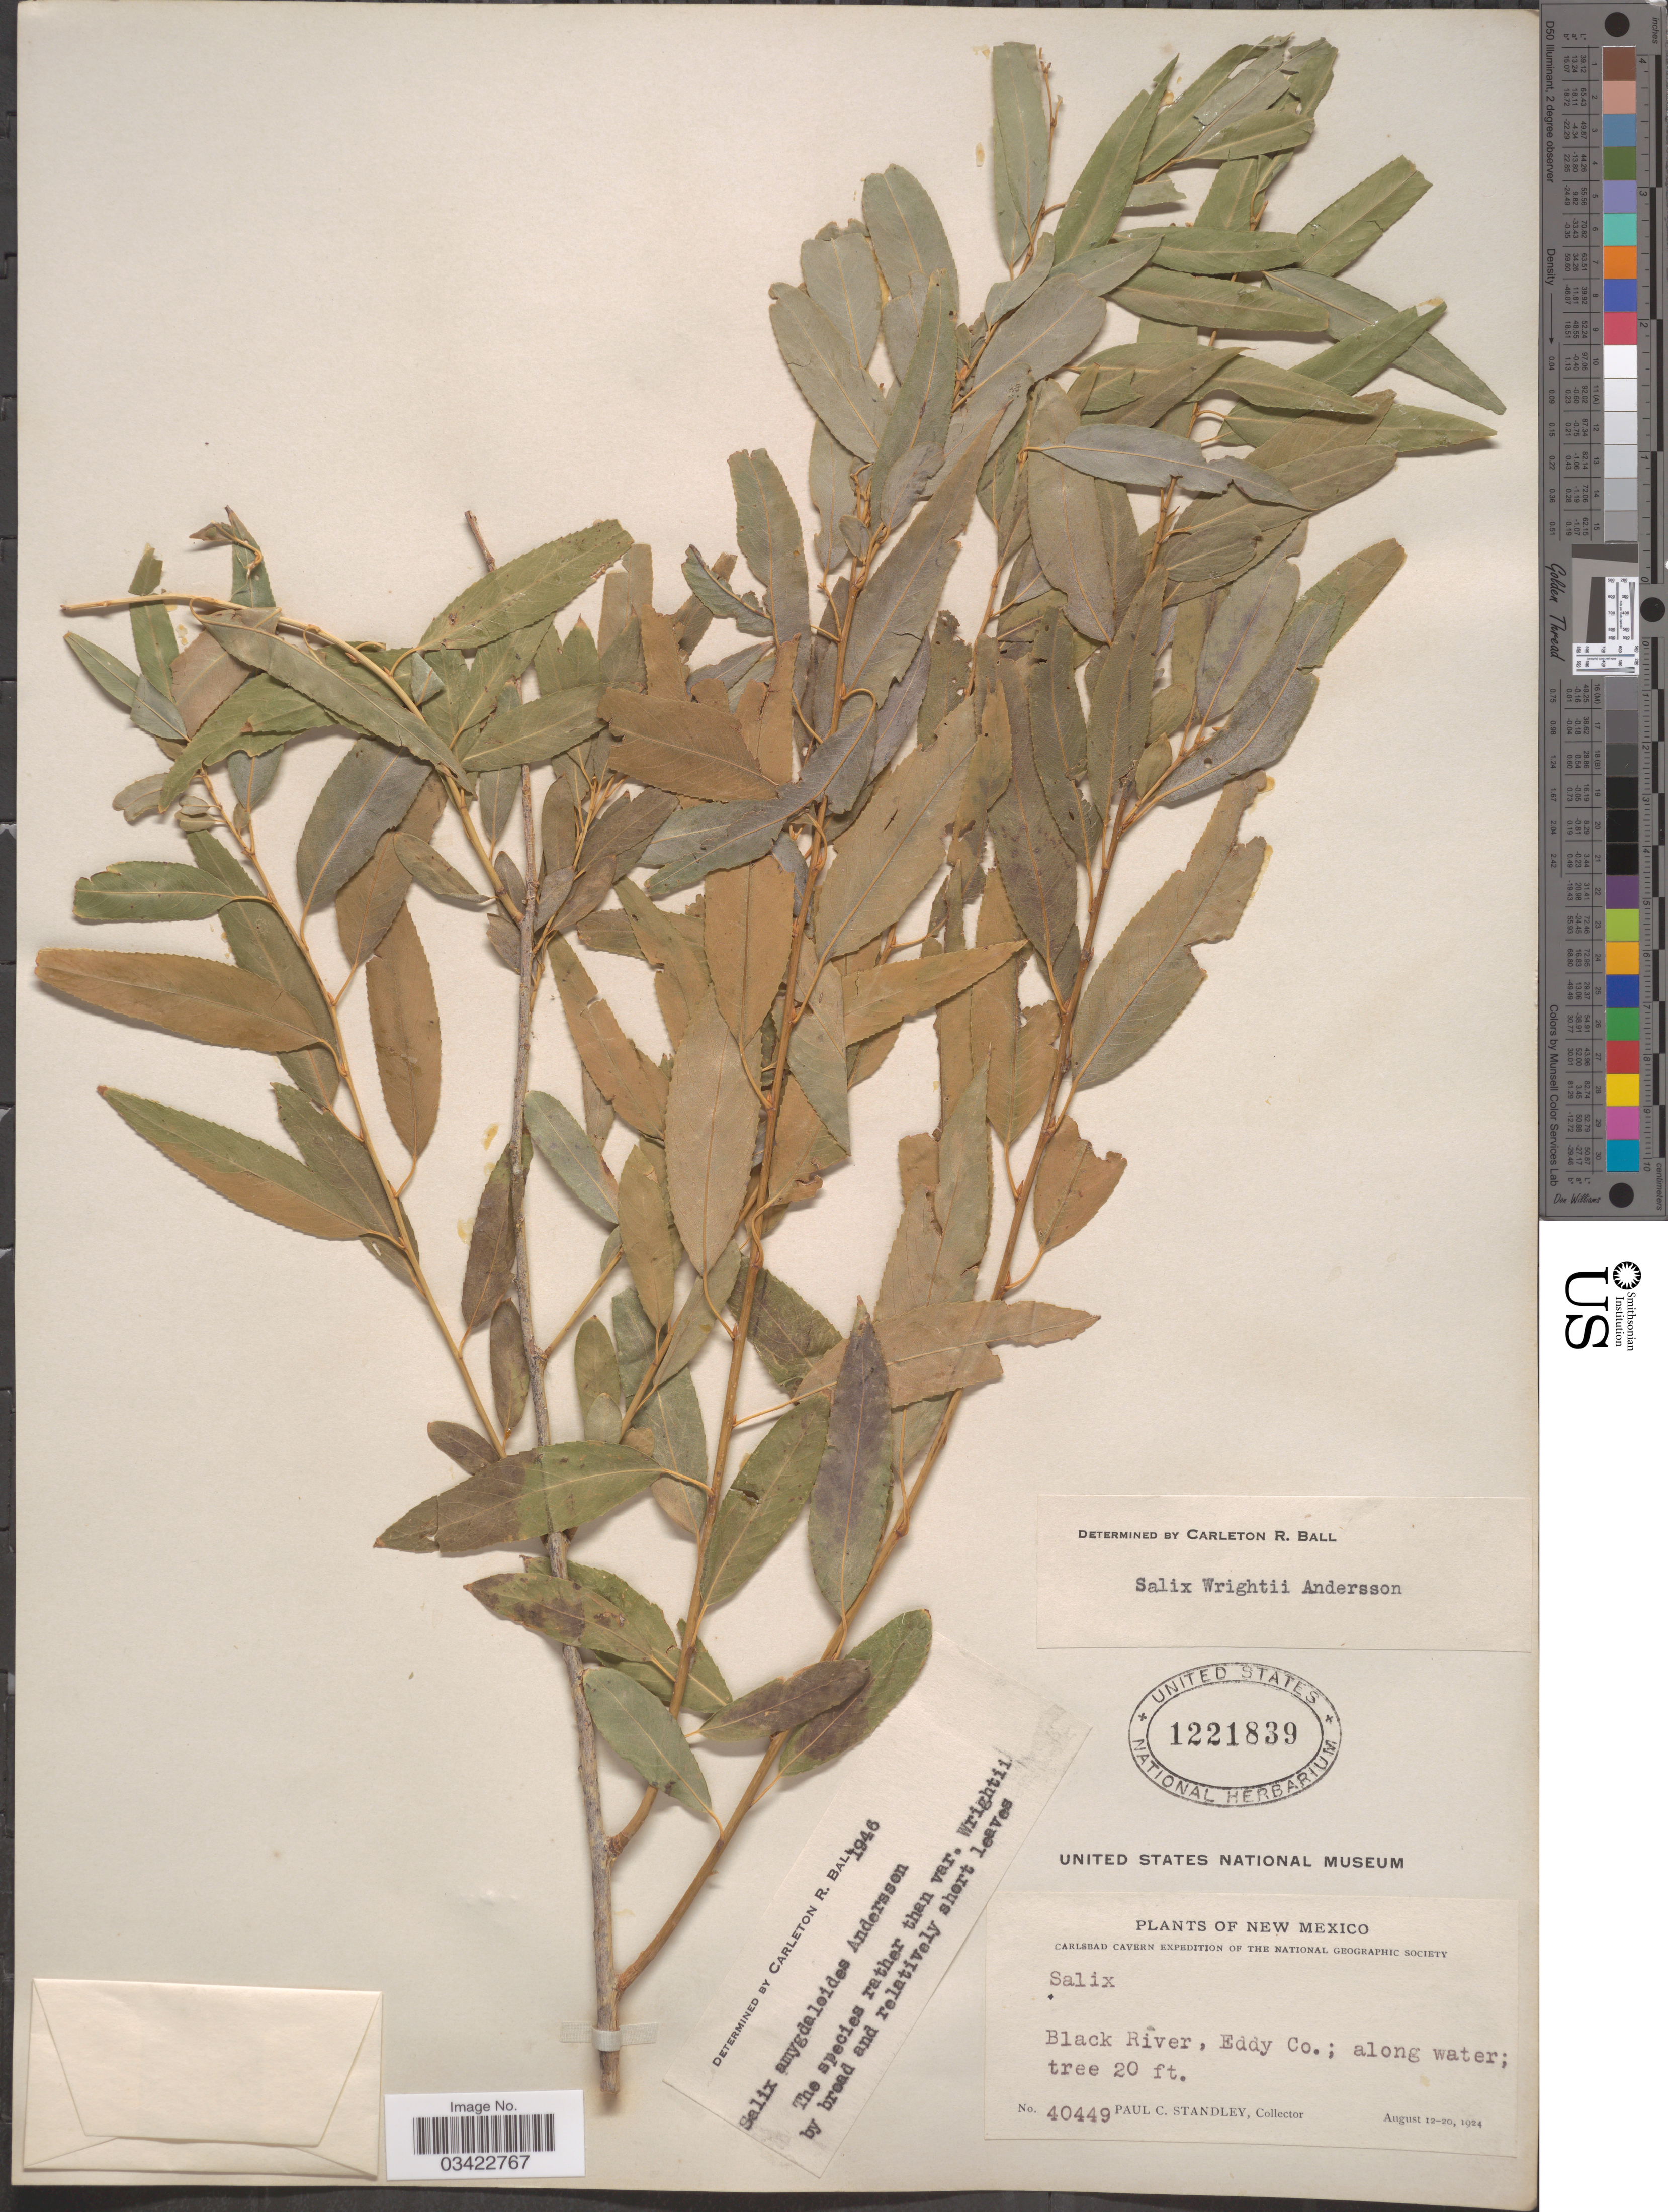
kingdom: Plantae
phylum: Tracheophyta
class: Magnoliopsida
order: Malpighiales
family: Salicaceae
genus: Salix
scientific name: Salix amygdaloides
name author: Andersson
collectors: P. C. Standley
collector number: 40449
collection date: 1924-08-12/1924-08-20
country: United States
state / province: New Mexico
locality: Black River, Eddy Co.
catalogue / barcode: US 1221839